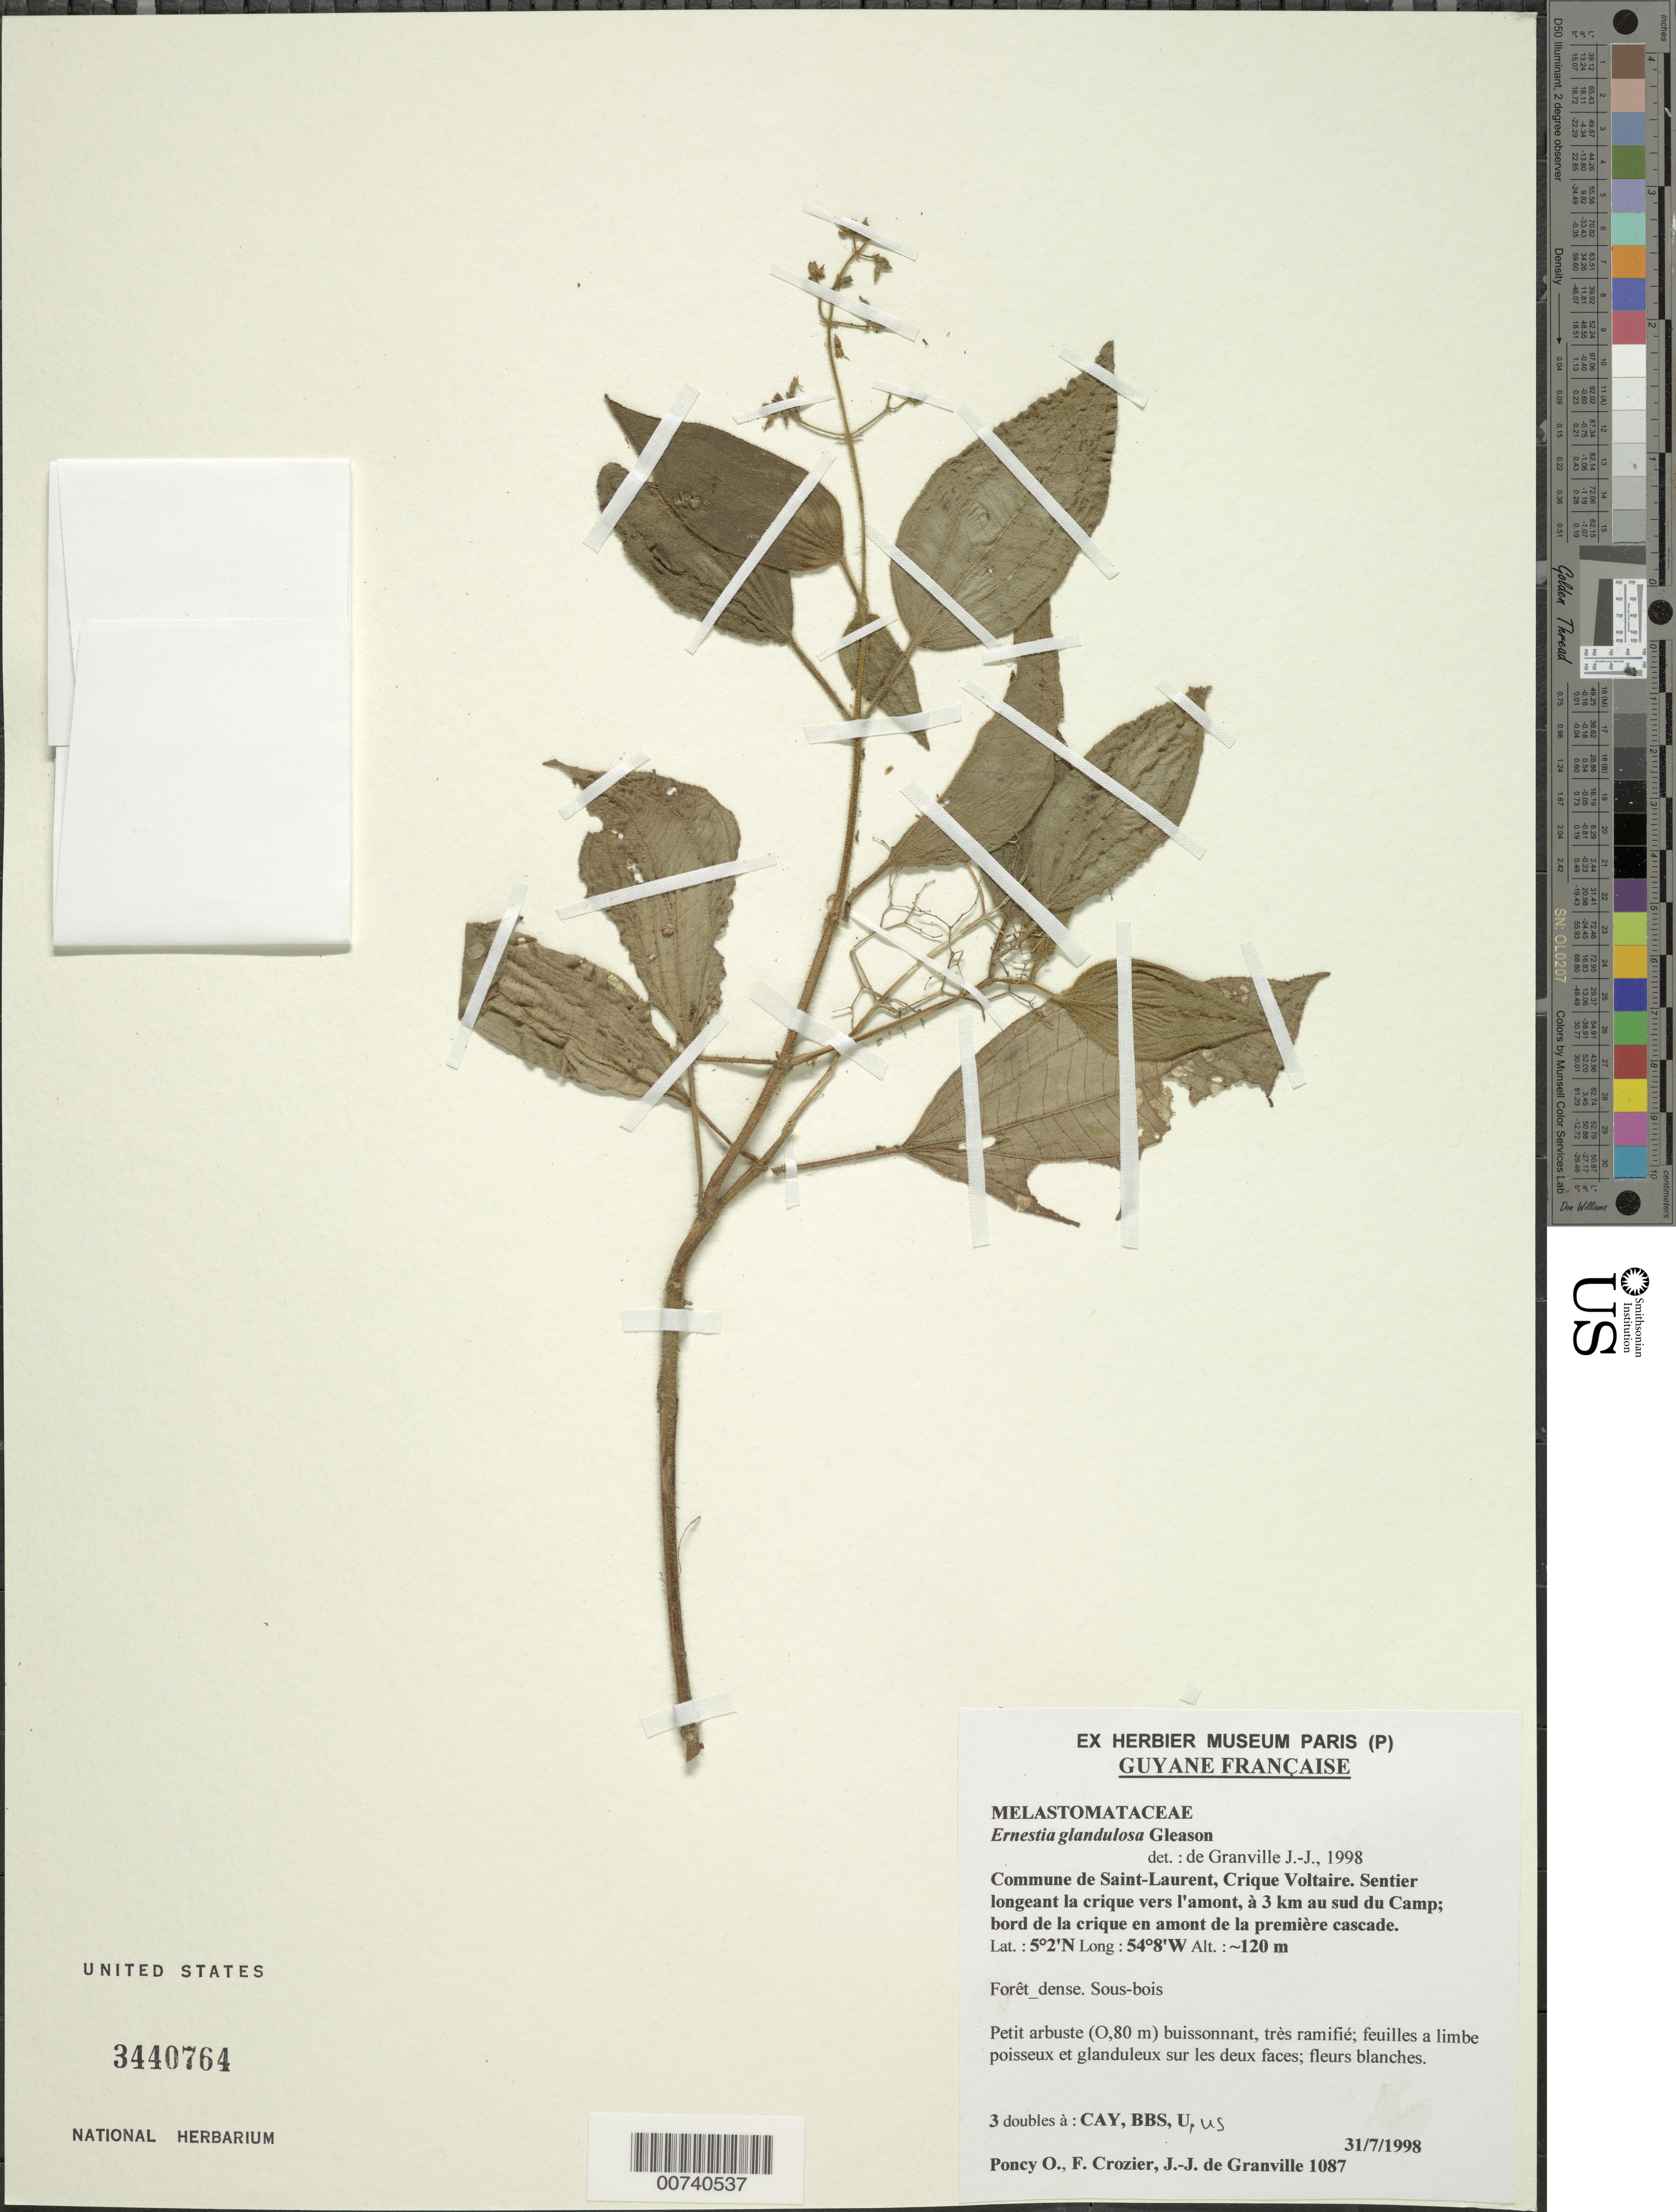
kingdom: Plantae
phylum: Tracheophyta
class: Magnoliopsida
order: Myrtales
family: Melastomataceae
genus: Aciotis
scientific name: Aciotis indecora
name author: (Bonpl.) Triana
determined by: Nunes da Silva, Diego, (RB), Jardim Botanico do Rio de Janeiro - Herbario (BRAZIL)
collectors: O. Poncy, F. Crozier & J.-J. de Granville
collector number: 1087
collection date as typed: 31-Jul-98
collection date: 1998-07-31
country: French Guiana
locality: Commune de Saint Laurent du Maroni, Crique Volatire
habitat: Dense forest; understory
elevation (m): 120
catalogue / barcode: US 3440764